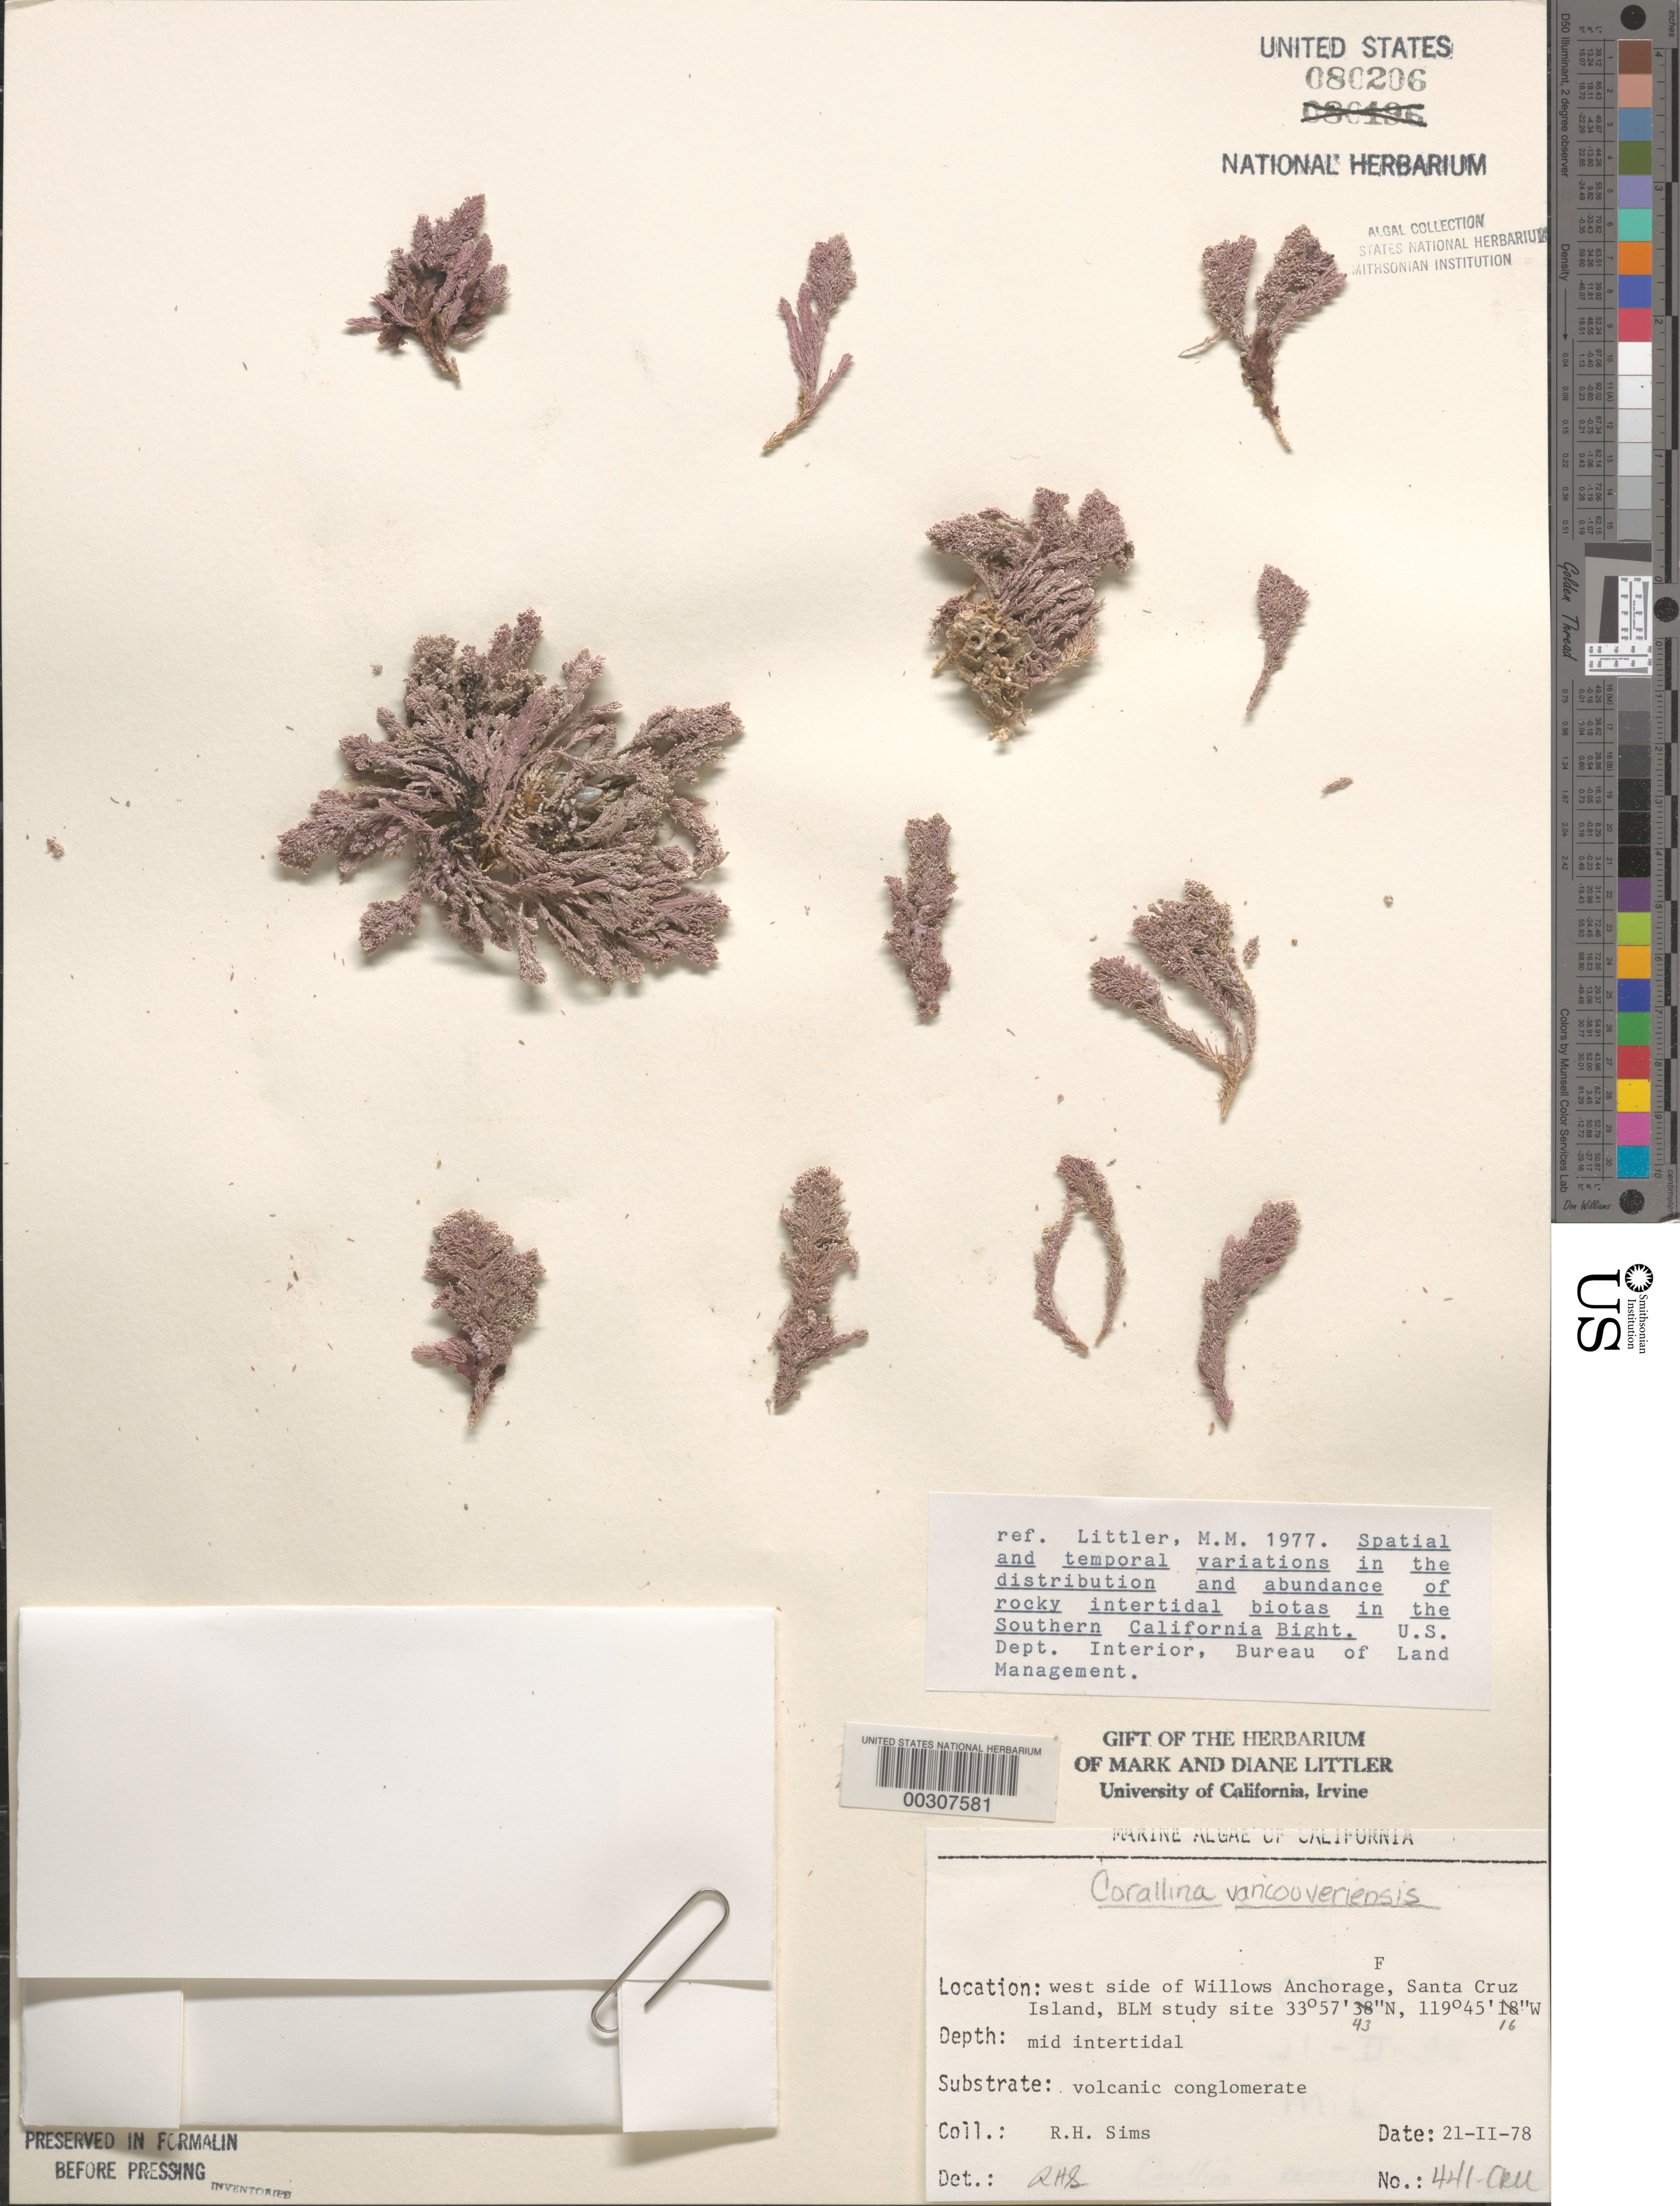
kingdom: Plantae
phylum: Rhodophyta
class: Florideophyceae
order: Corallinales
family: Corallinaceae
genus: Corallina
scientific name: Corallina vancouveriensis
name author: Yendo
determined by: Sims, Robert H.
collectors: R. H. Sims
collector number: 441-cru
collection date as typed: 21 Feb 1978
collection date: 1978-02-21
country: United States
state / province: California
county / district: Santa Barbara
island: Santa Cruz Island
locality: Willows Anchorage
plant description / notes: BLM-SOCALBIGHT Rocky Intertidal Survey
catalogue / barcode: US 80206